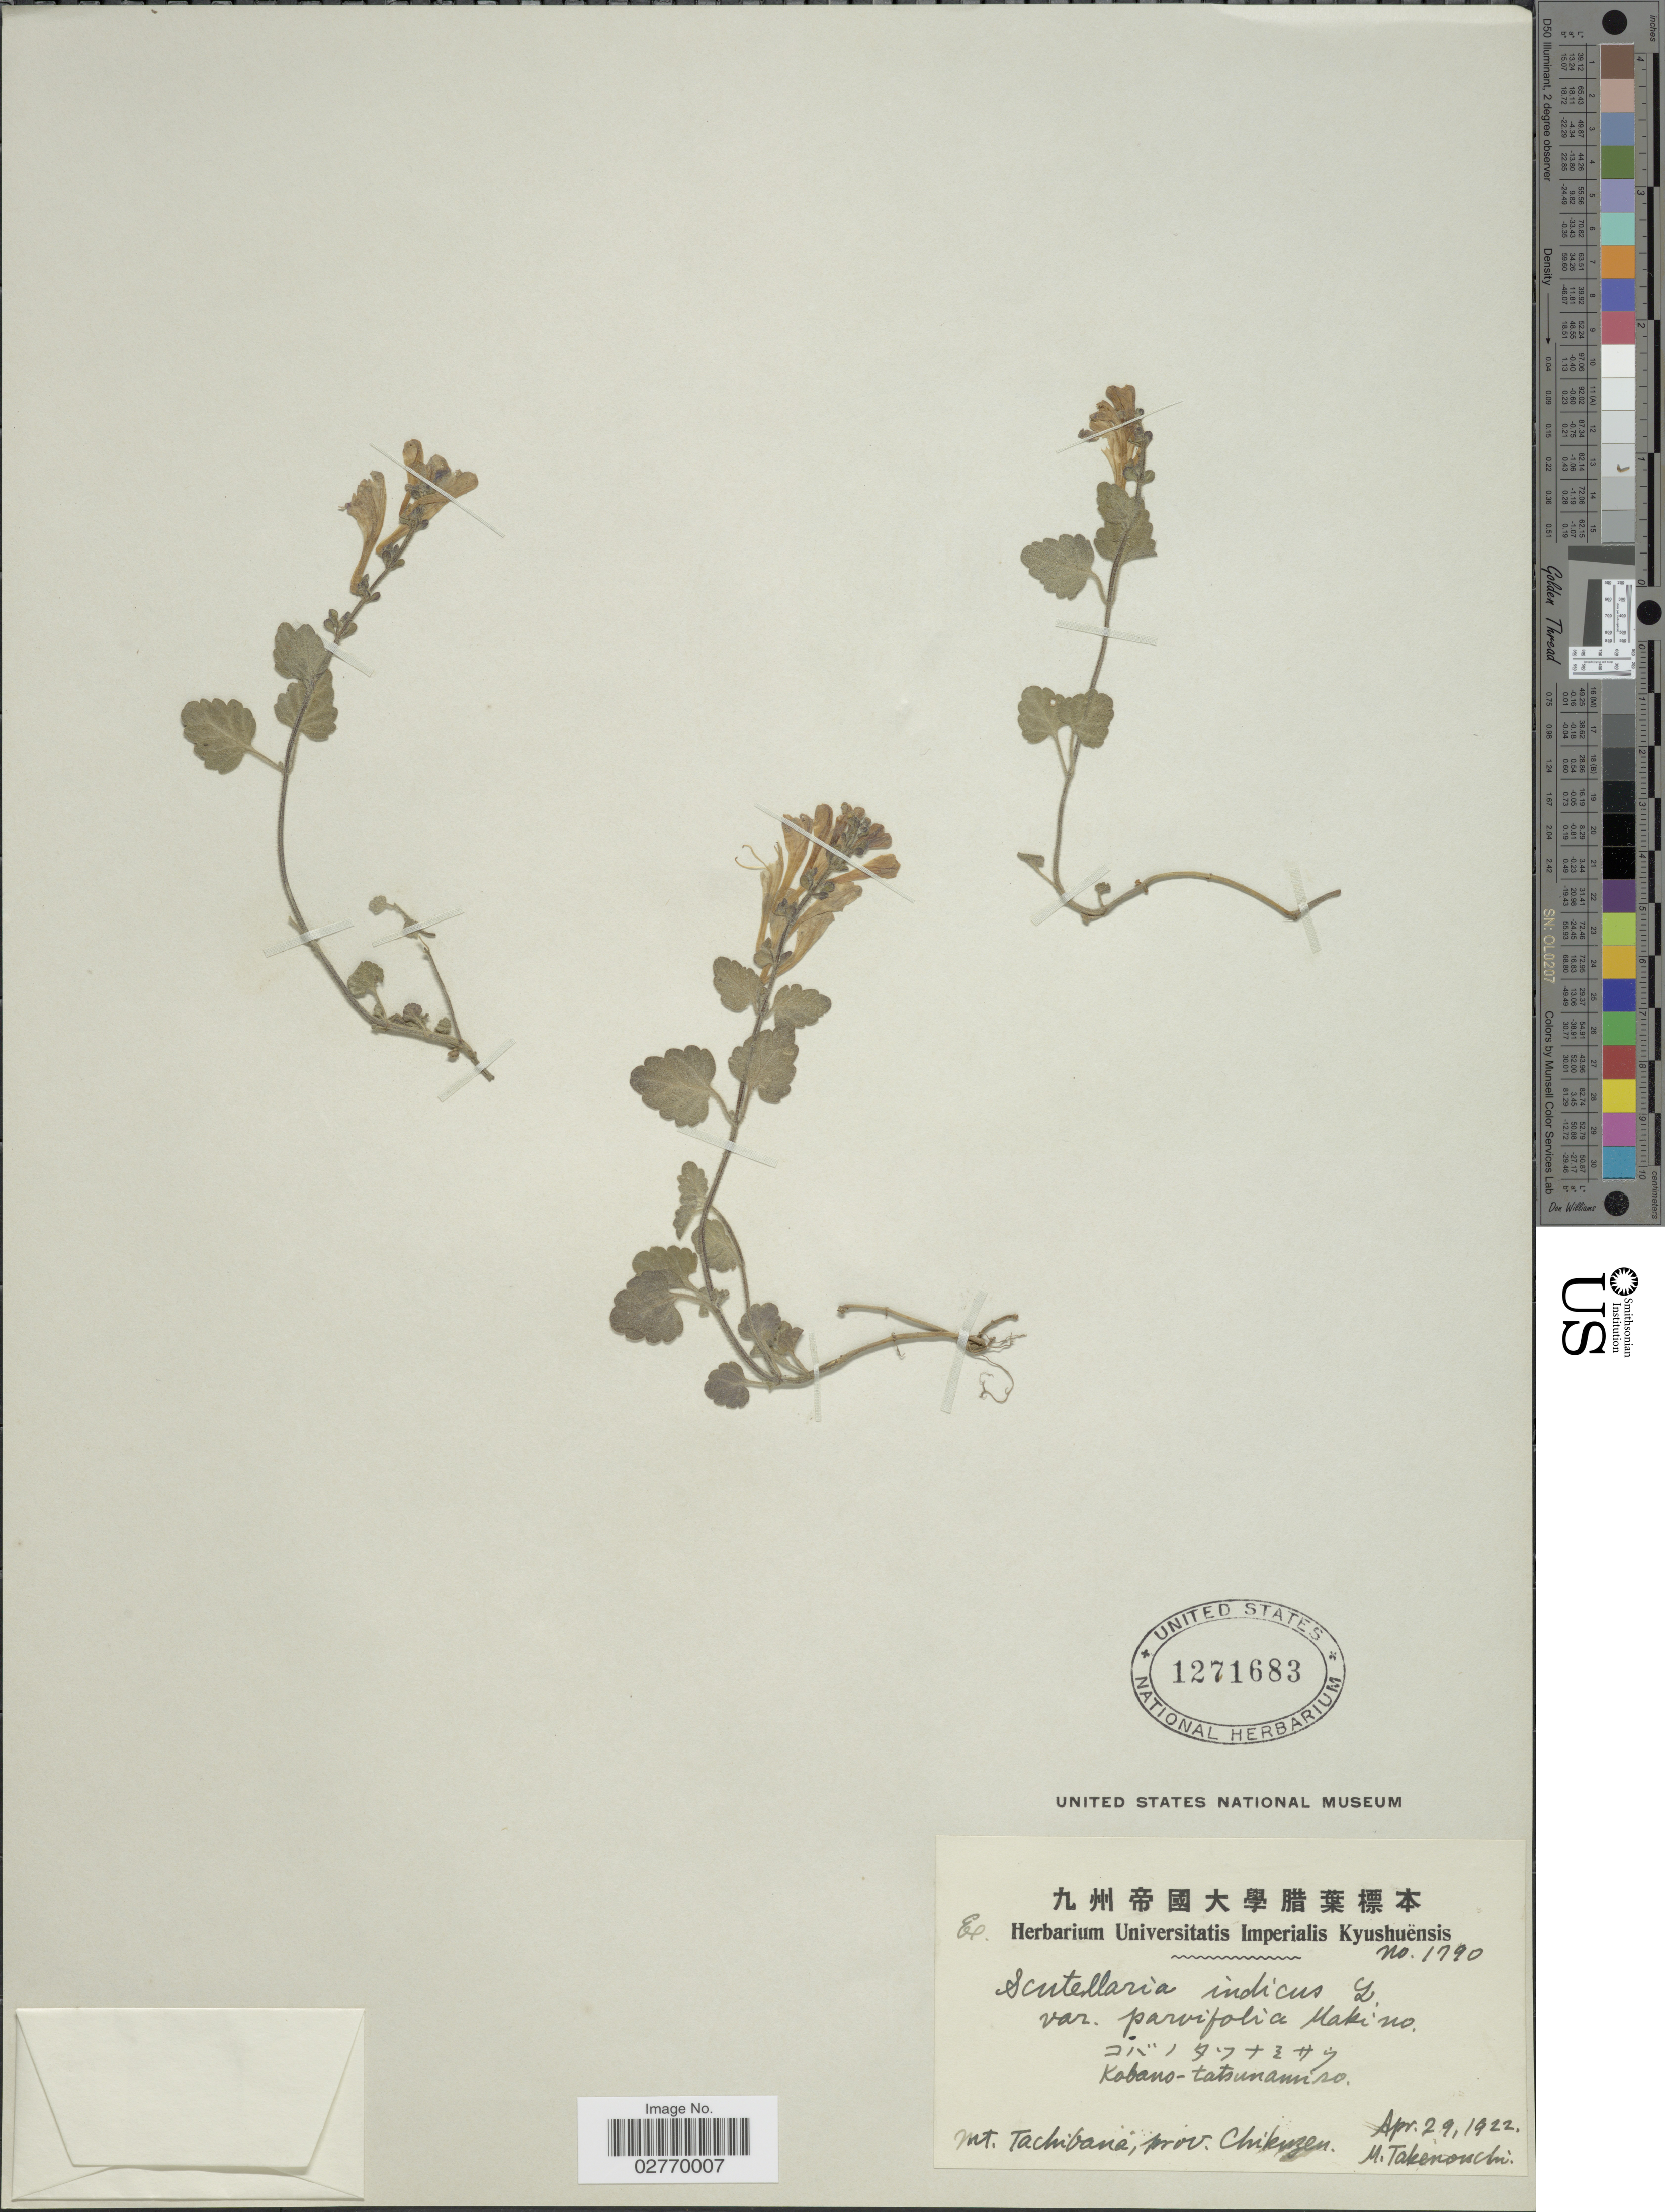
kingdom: Plantae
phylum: Tracheophyta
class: Magnoliopsida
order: Lamiales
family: Lamiaceae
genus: Scutellaria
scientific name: Scutellaria indica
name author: L.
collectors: M. Takenonchi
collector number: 1790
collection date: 1922-04-29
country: Japan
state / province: Hukuoka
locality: Mt. Tachibana, prov. Chikuzen.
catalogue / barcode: US 1271683